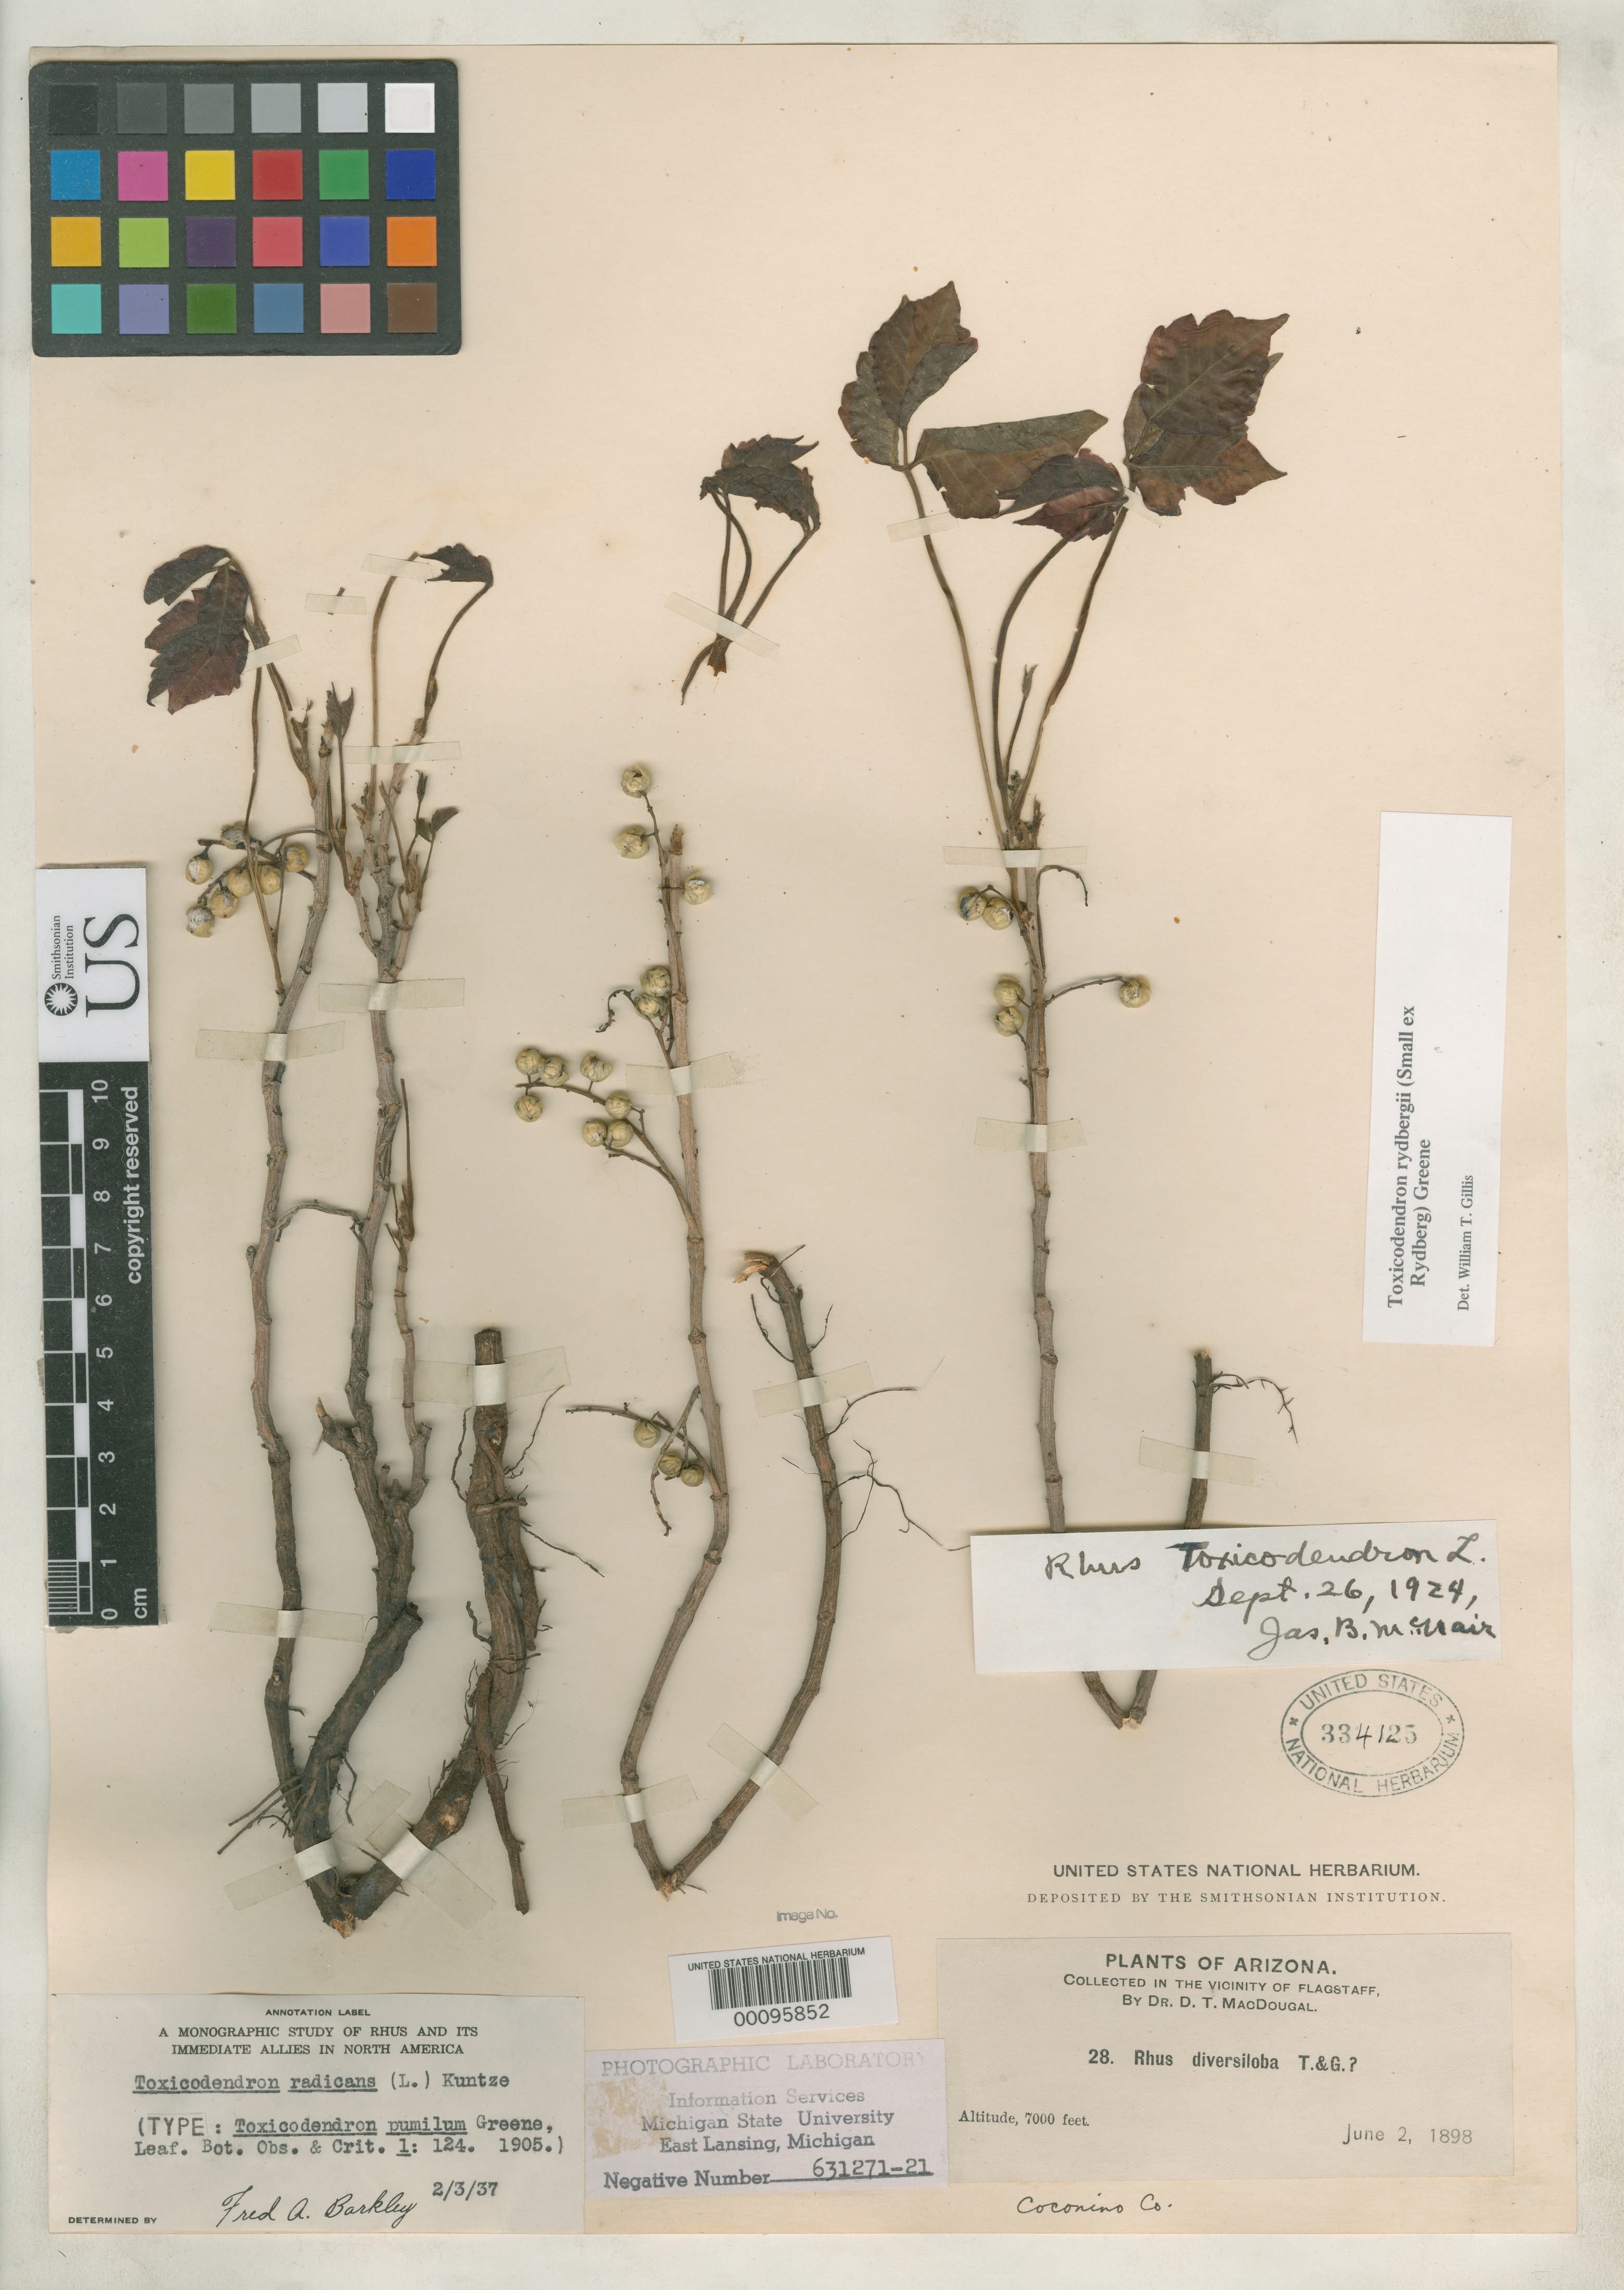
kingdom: Plantae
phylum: Tracheophyta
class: Magnoliopsida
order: Sapindales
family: Anacardiaceae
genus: Toxicodendron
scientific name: Toxicodendron pumilum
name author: Greene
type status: Holotype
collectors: D. T. MacDougal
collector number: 28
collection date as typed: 02 Jun 1898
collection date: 1898-06-02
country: United States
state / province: Arizona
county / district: Coconino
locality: Near Flagstaff.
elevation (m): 2134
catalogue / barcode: US 334125